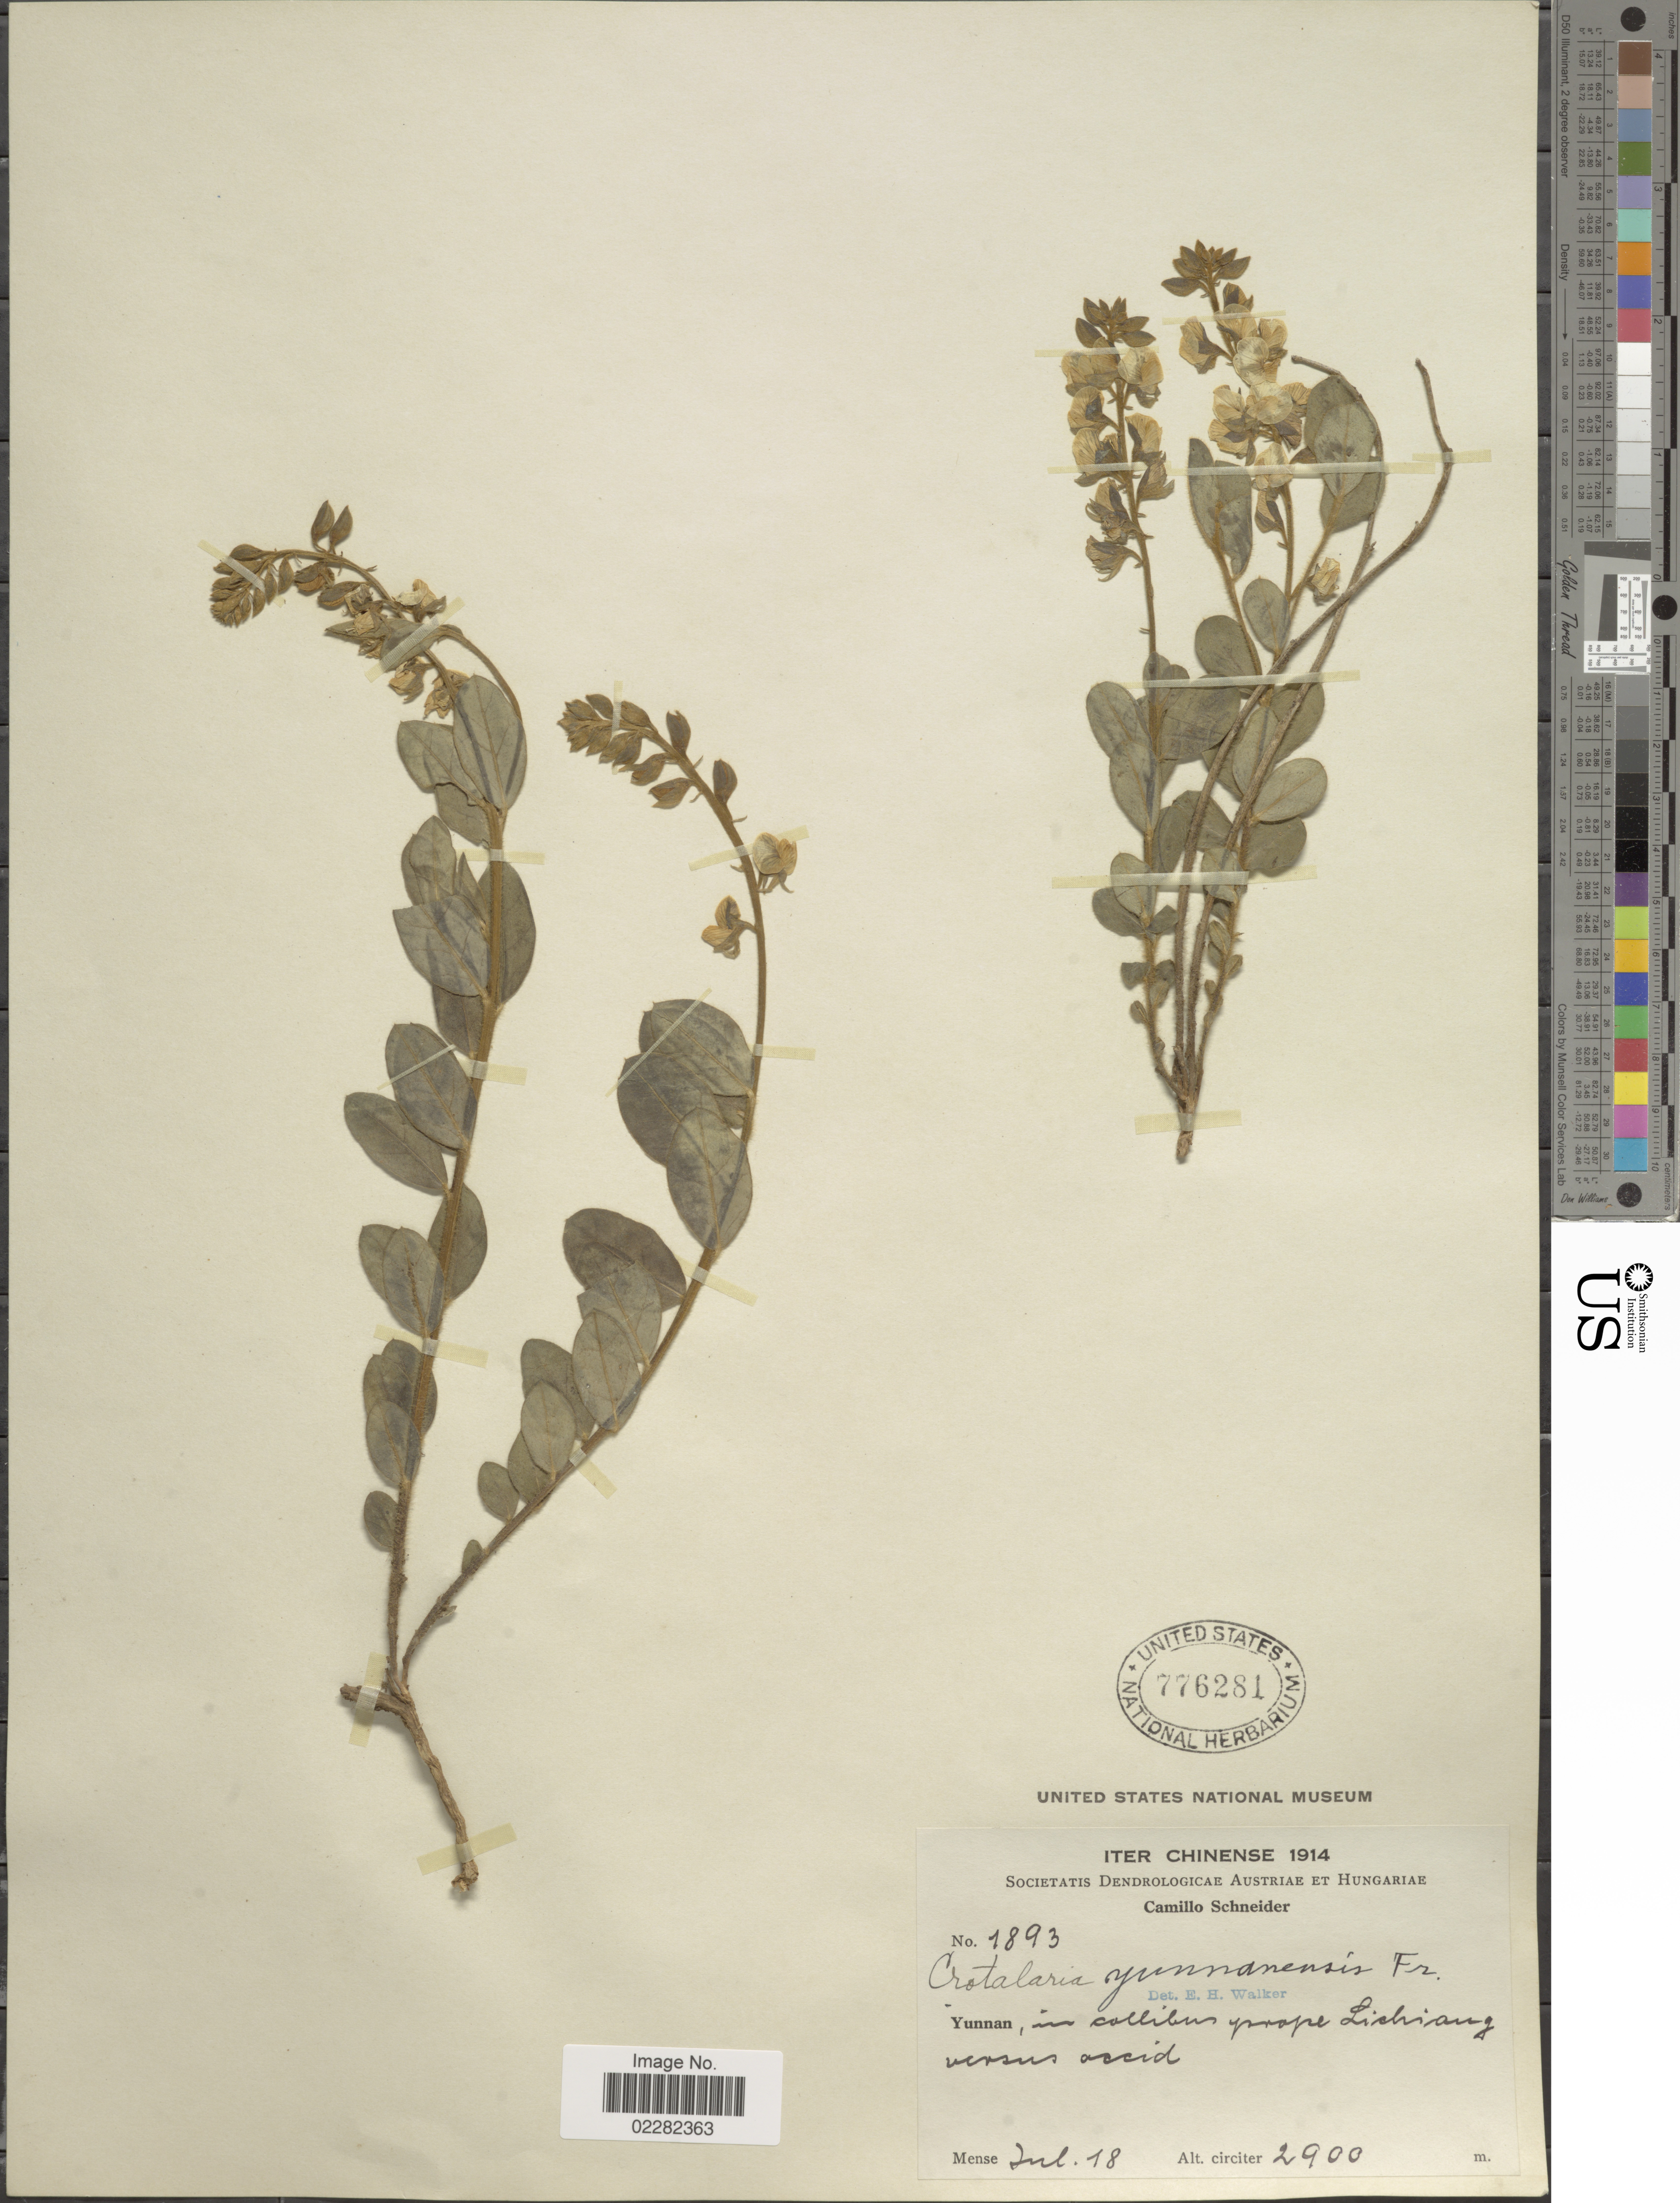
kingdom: Plantae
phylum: Tracheophyta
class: Magnoliopsida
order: Fabales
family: Fabaceae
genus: Crotalaria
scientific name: Crotalaria yunnanensis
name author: Franch.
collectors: C. K. Schneider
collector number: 1893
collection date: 1914-07-18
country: China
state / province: Yunnan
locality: Prope Lischiang [interpreted]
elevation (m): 2900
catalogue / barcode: US 776281